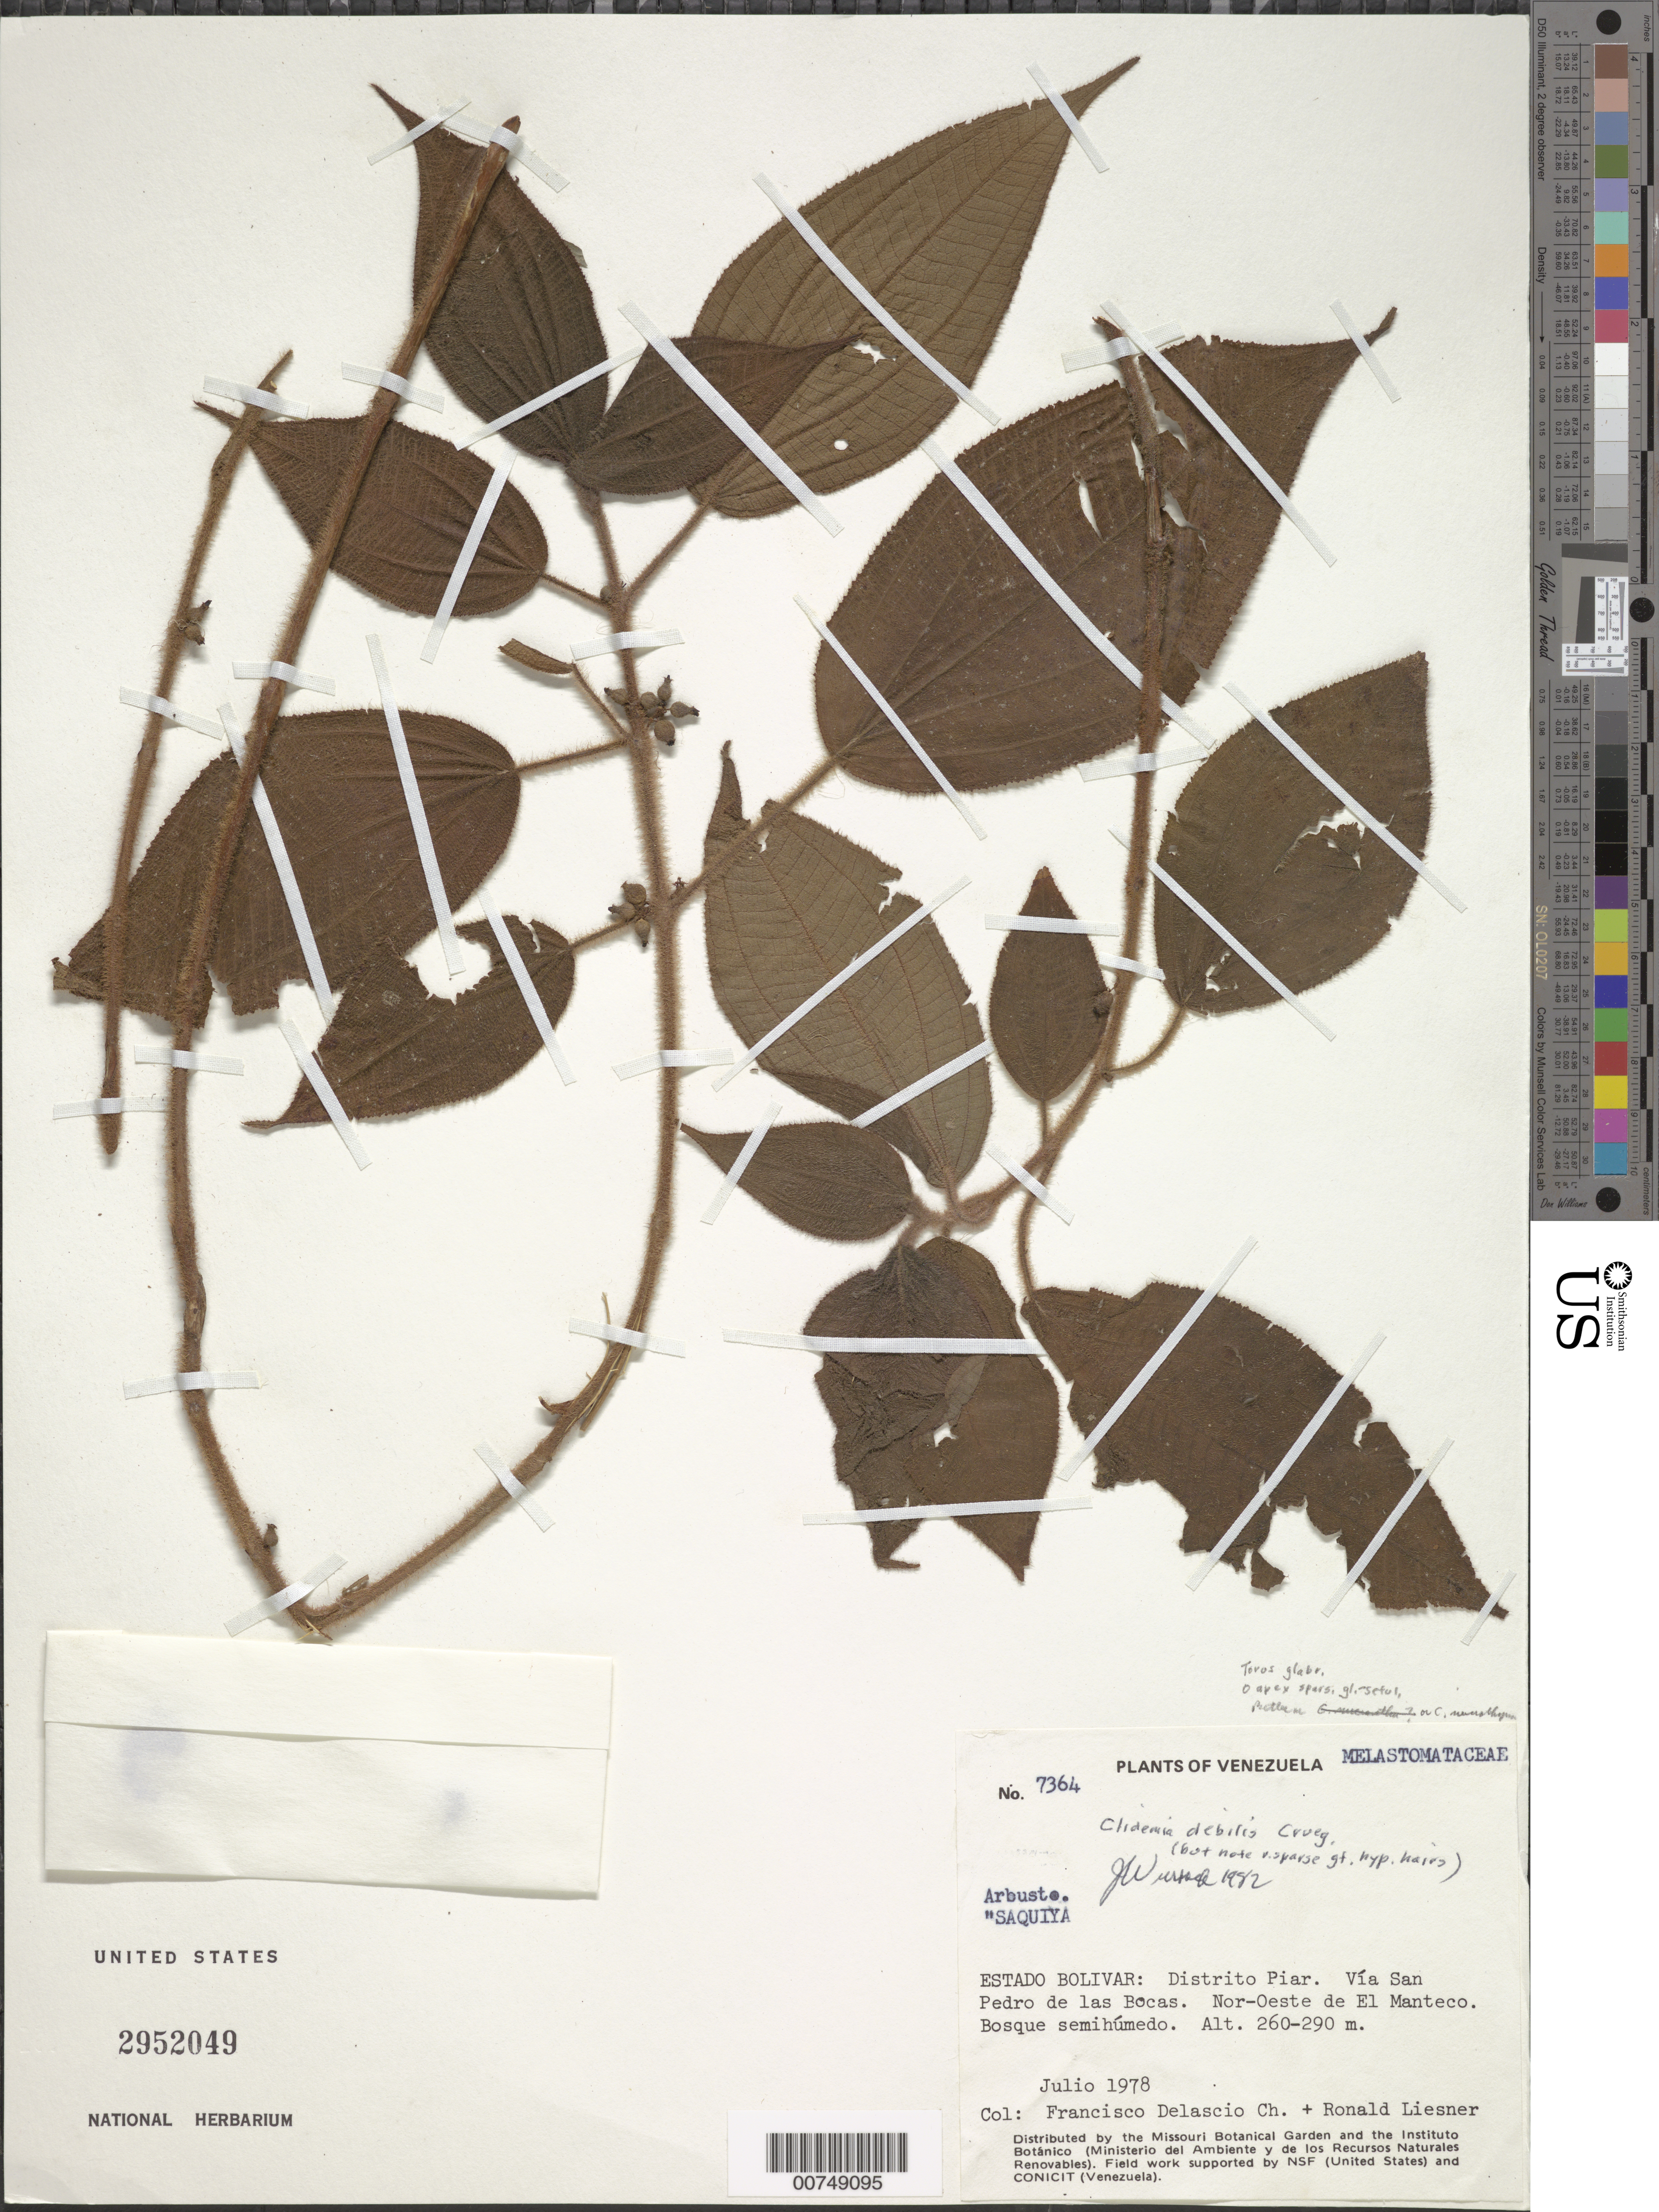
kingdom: Plantae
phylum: Tracheophyta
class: Magnoliopsida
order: Myrtales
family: Melastomataceae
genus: Clidemia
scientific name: Clidemia debilis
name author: Crueg.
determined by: Wurdack, John J., (US), US (UNITED STATES)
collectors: F. Delascio C. & R. L. Liesner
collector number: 7364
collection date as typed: Jul-78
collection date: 1978-07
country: Venezuela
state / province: Bolívar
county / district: Piar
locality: San Pedro de las Bocas, Nor-Oeste de El Manteco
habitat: Bosque semihumedo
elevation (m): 260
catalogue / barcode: US 2952049